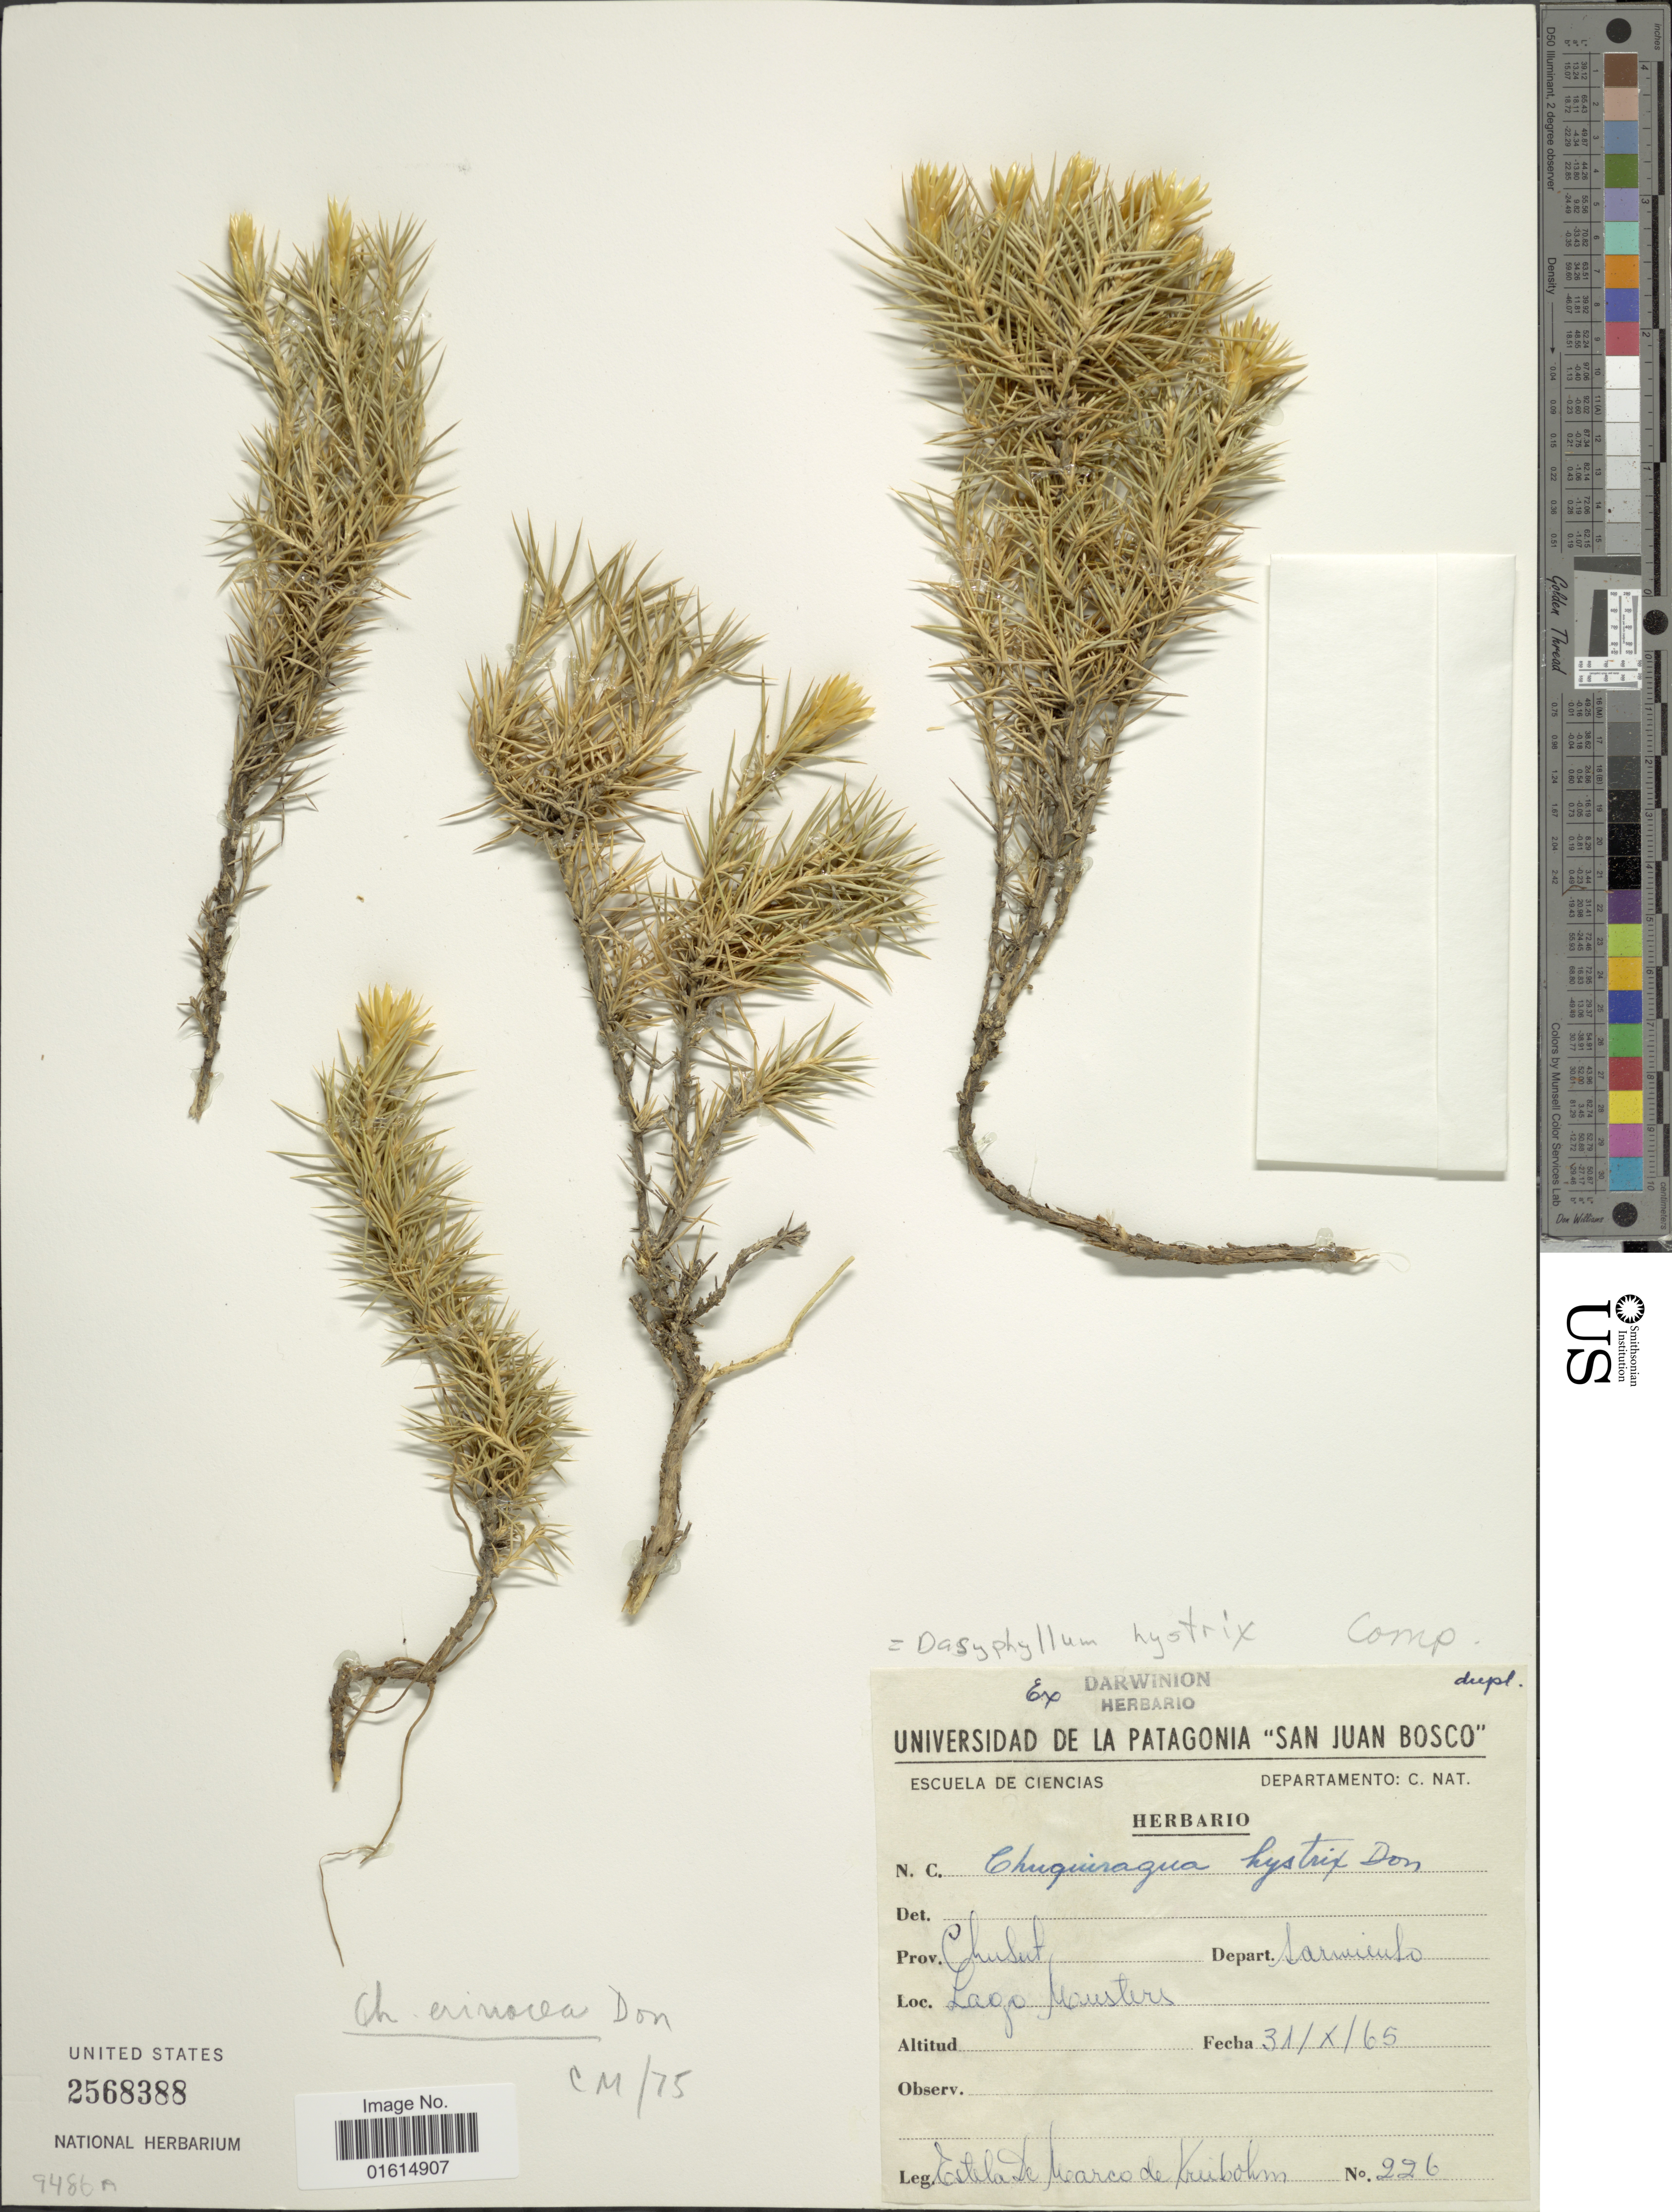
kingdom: Plantae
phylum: Tracheophyta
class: Magnoliopsida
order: Asterales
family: Asteraceae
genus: Chuquiraga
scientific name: Chuquiraga erinacea subsp. hystrix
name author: (D. Don) C. Ezcurra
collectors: E. Kreibohm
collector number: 226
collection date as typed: Transcribed d/m/y: 31/10/65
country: Argentina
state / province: Chubut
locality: Prov. Chubut, Depart. Sarmiento, Lago Mausters.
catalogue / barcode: US 2568388